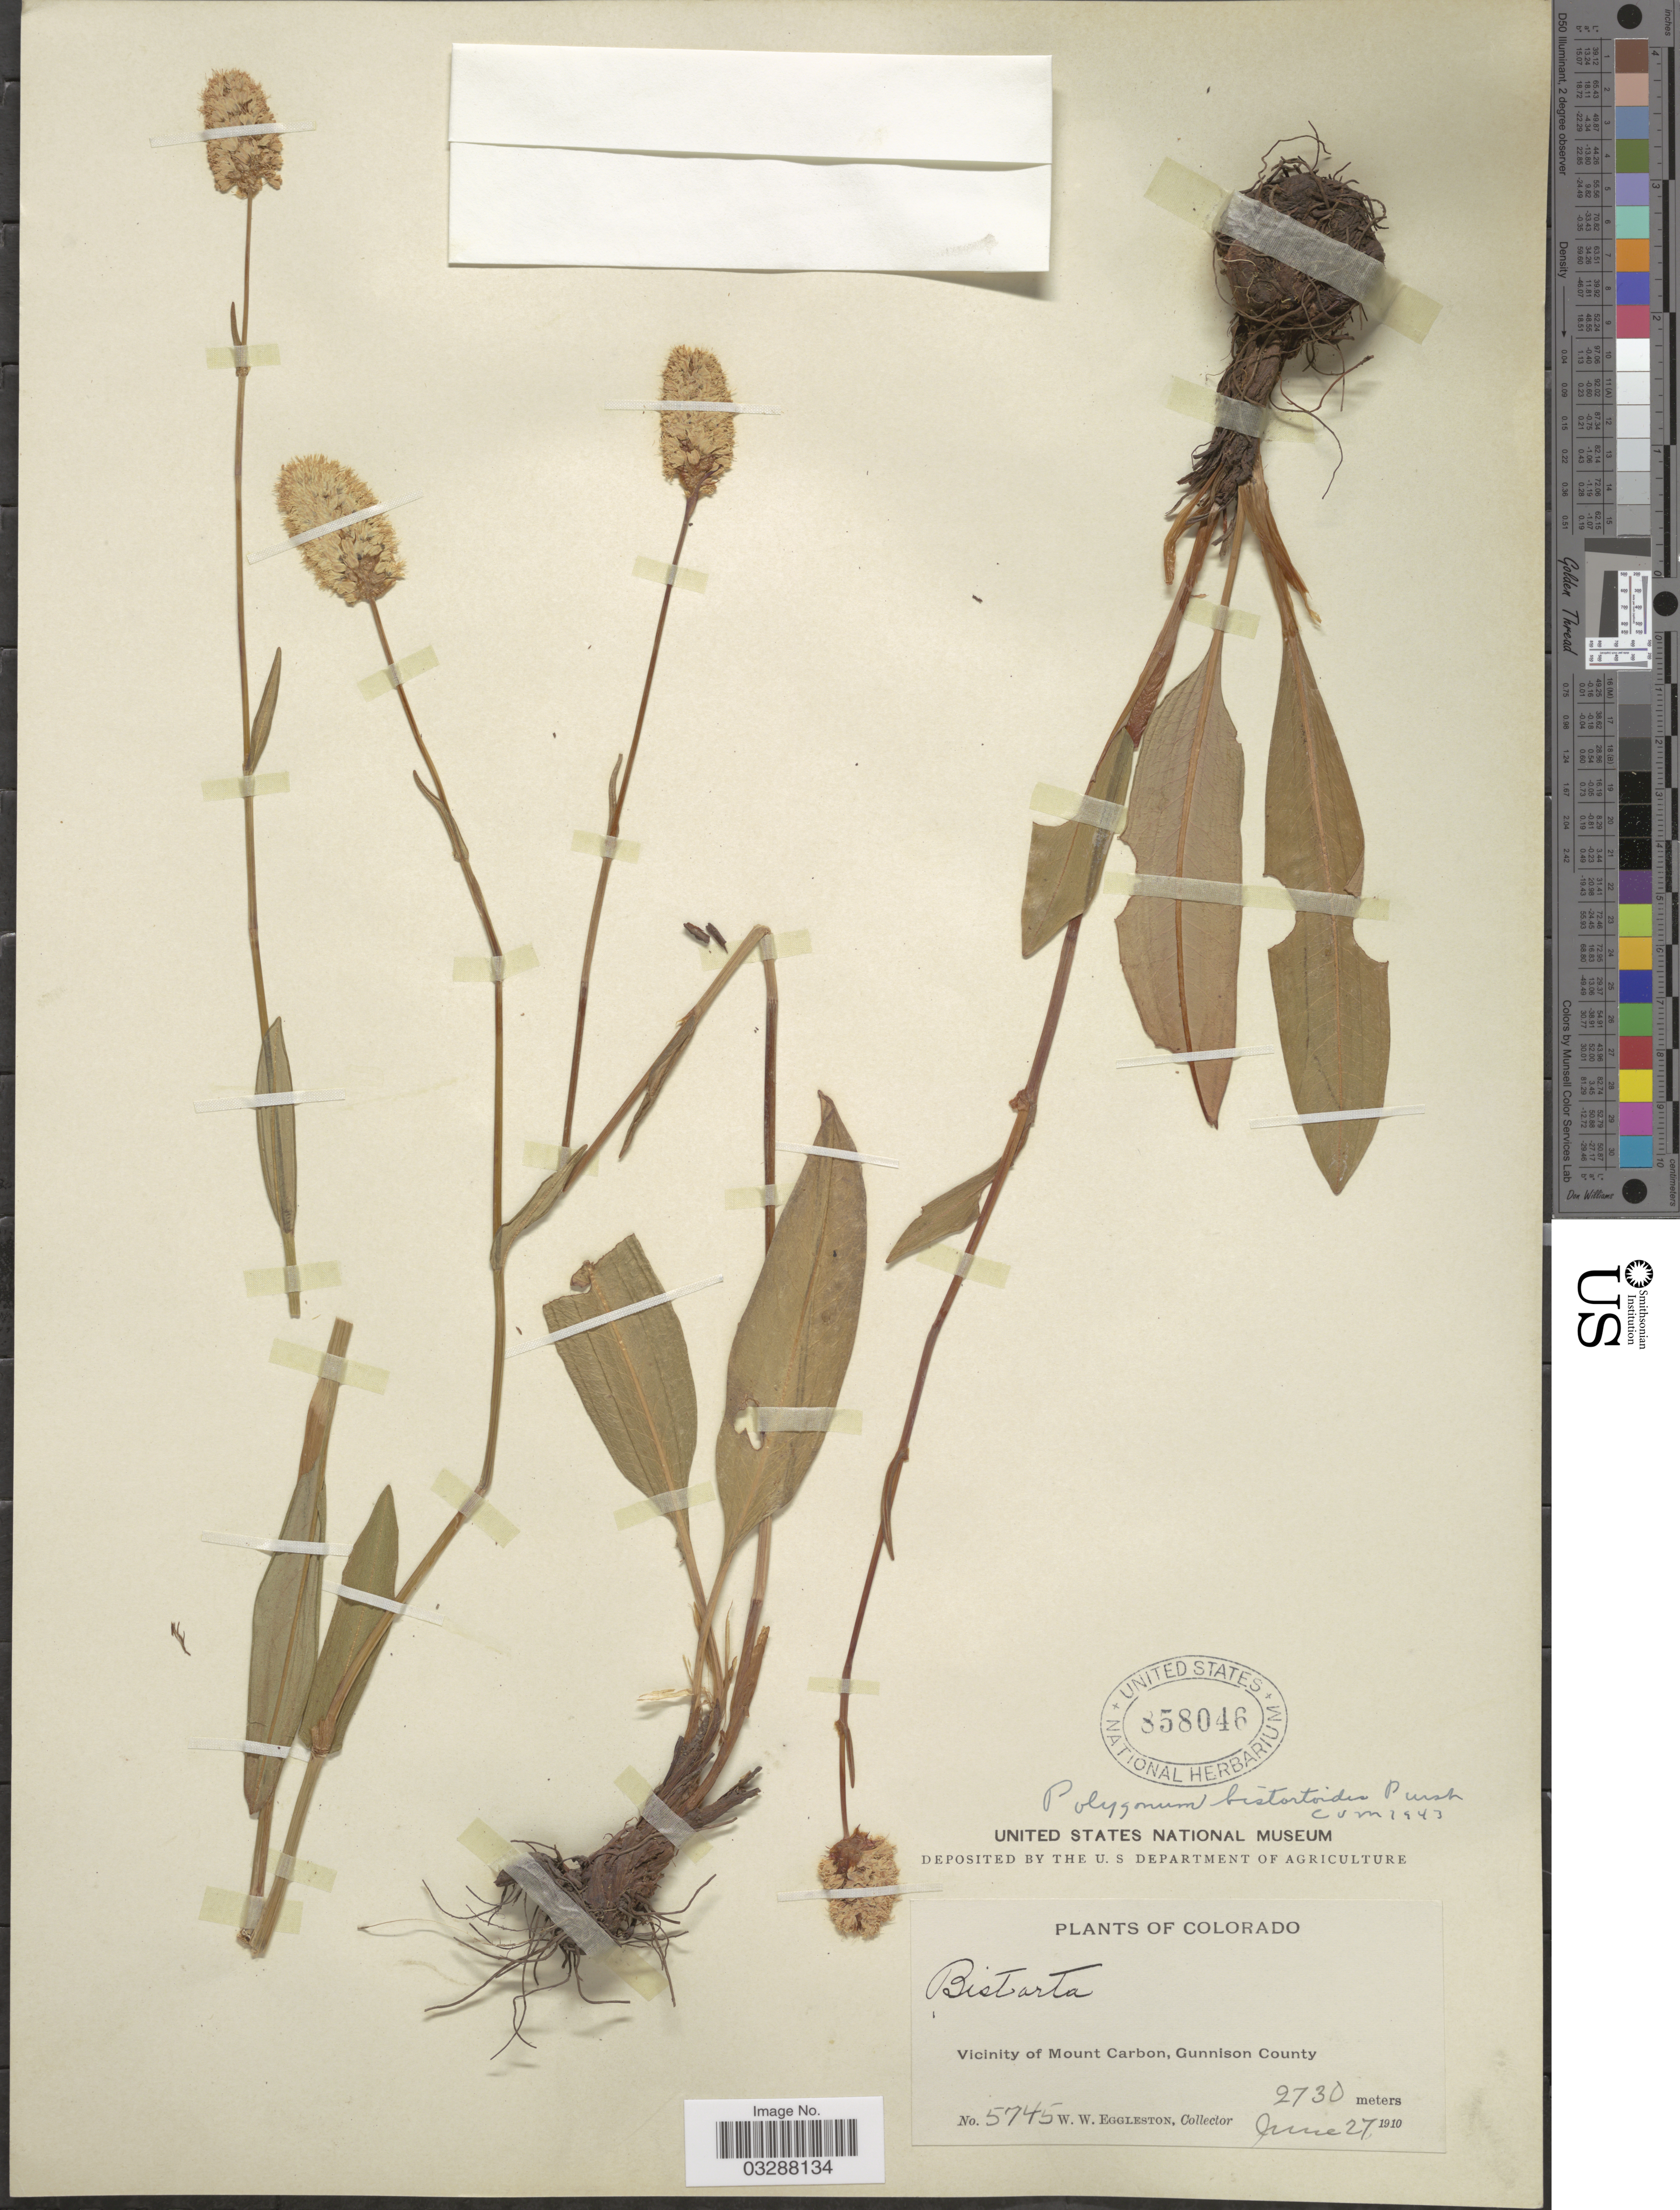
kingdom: Plantae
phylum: Tracheophyta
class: Magnoliopsida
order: Caryophyllales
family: Polygonaceae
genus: Bistorta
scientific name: Bistorta bistortoides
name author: (Pursh) Small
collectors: W. W. Eggleston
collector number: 5745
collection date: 1910-06-27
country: United States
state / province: Colorado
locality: Vicinity of Mount Carbon, Gunnison County.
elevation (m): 2730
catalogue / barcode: US 858046